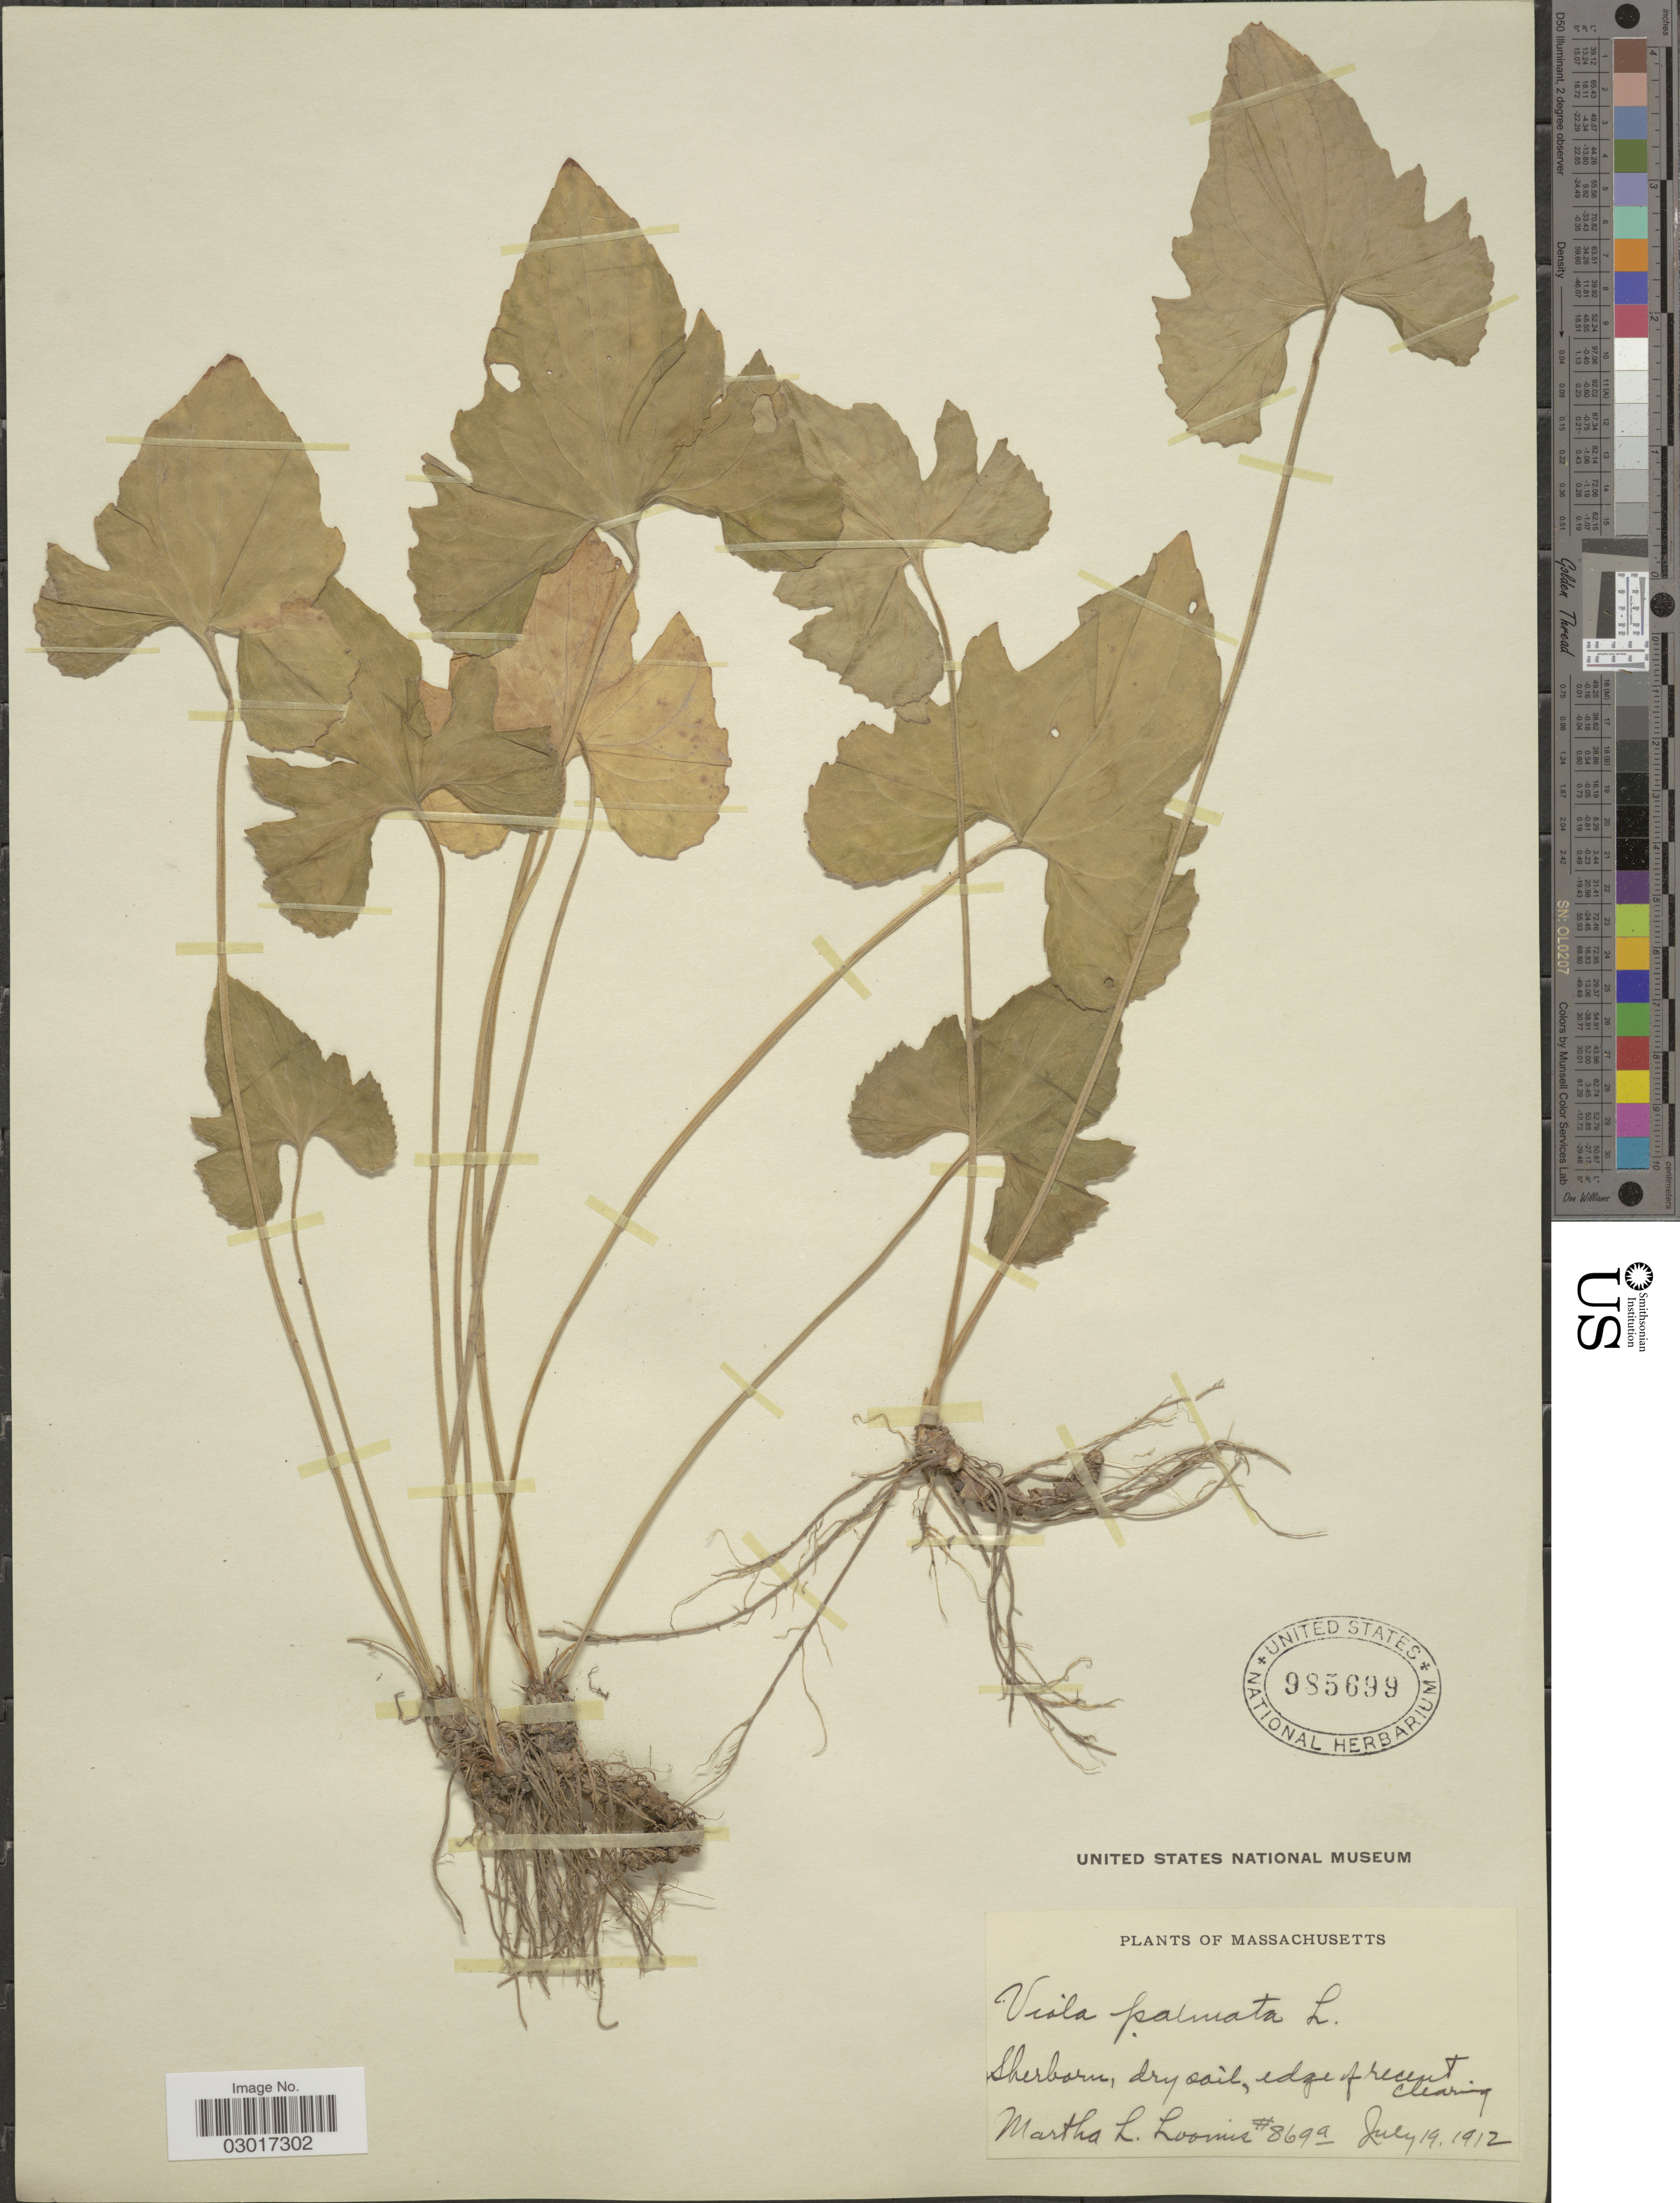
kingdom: Plantae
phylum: Tracheophyta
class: Magnoliopsida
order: Malpighiales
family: Violaceae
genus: Viola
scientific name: Viola triloba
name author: Schwein.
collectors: M. L. Loomis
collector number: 869a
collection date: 1912-07-19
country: United States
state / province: Massachusetts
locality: Sherborn.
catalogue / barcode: US 985699